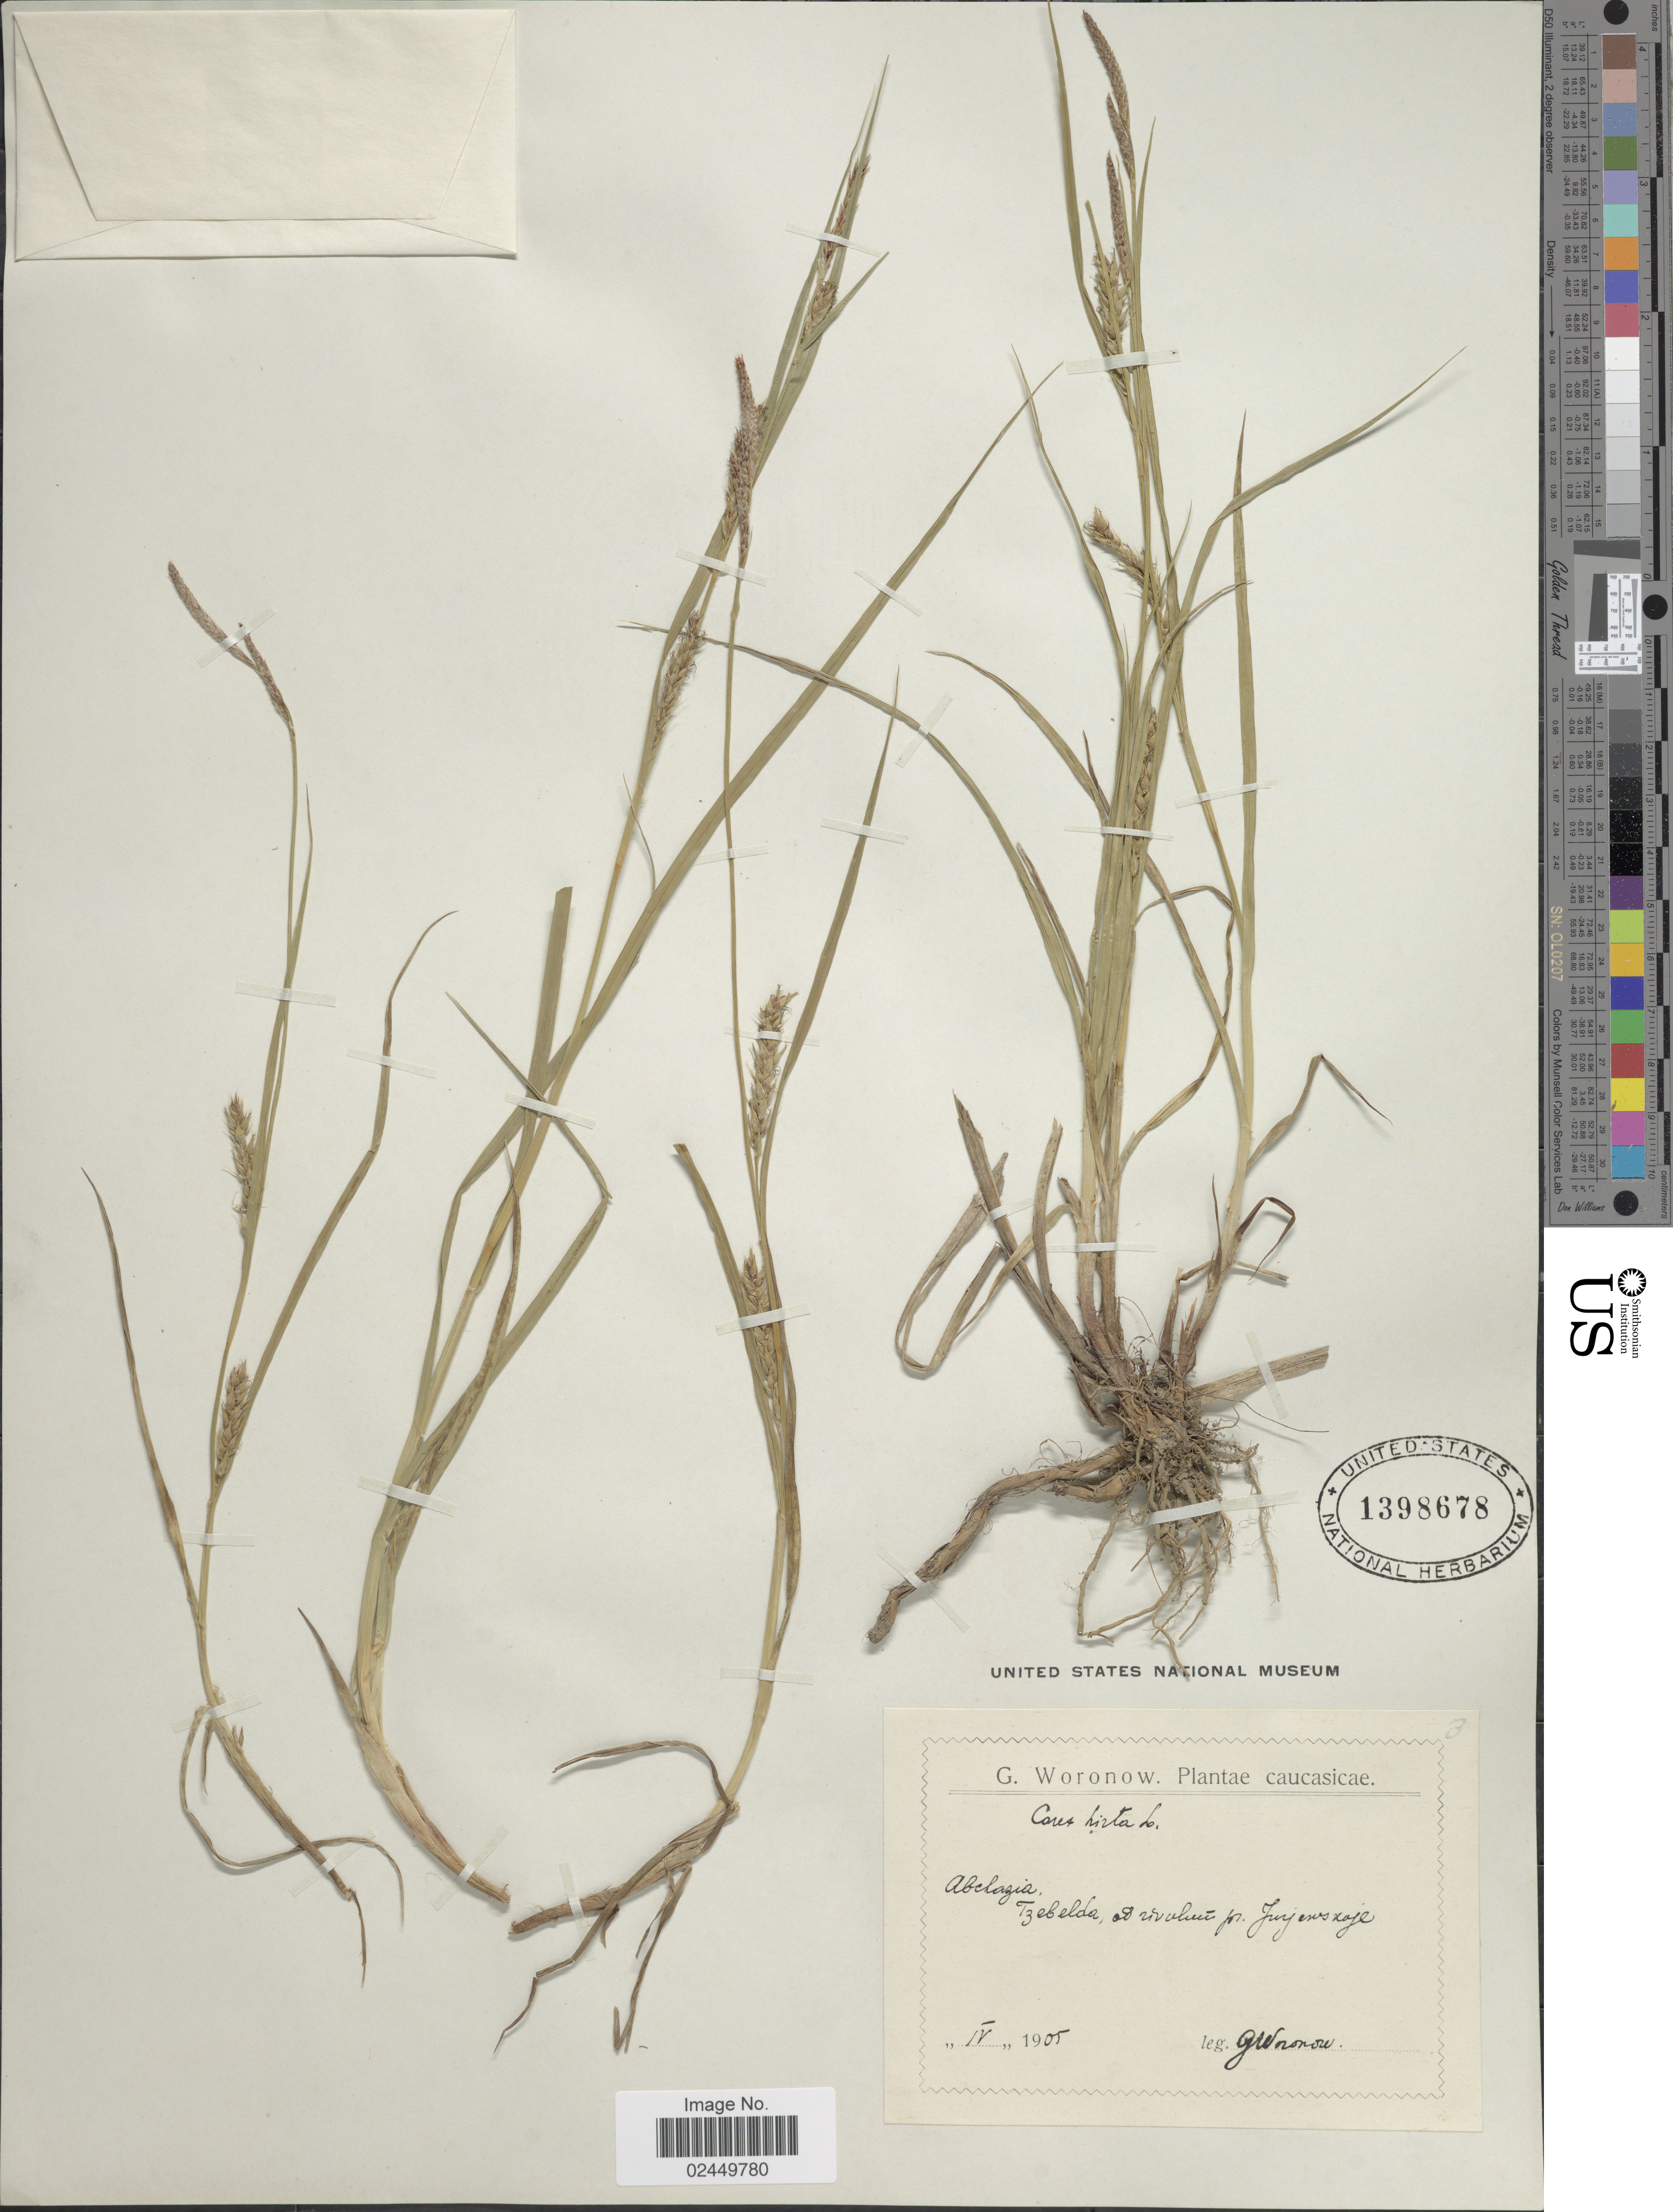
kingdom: Plantae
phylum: Tracheophyta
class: Liliopsida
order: Poales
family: Cyperaceae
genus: Carex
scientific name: Carex hirta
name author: L.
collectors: G. Woronow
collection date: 1905-04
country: Georgia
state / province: Abkhazia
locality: Abchazia. Tzebelda, ad uvulum pr. Juyensxoje [interpreted]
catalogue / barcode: US 1398678